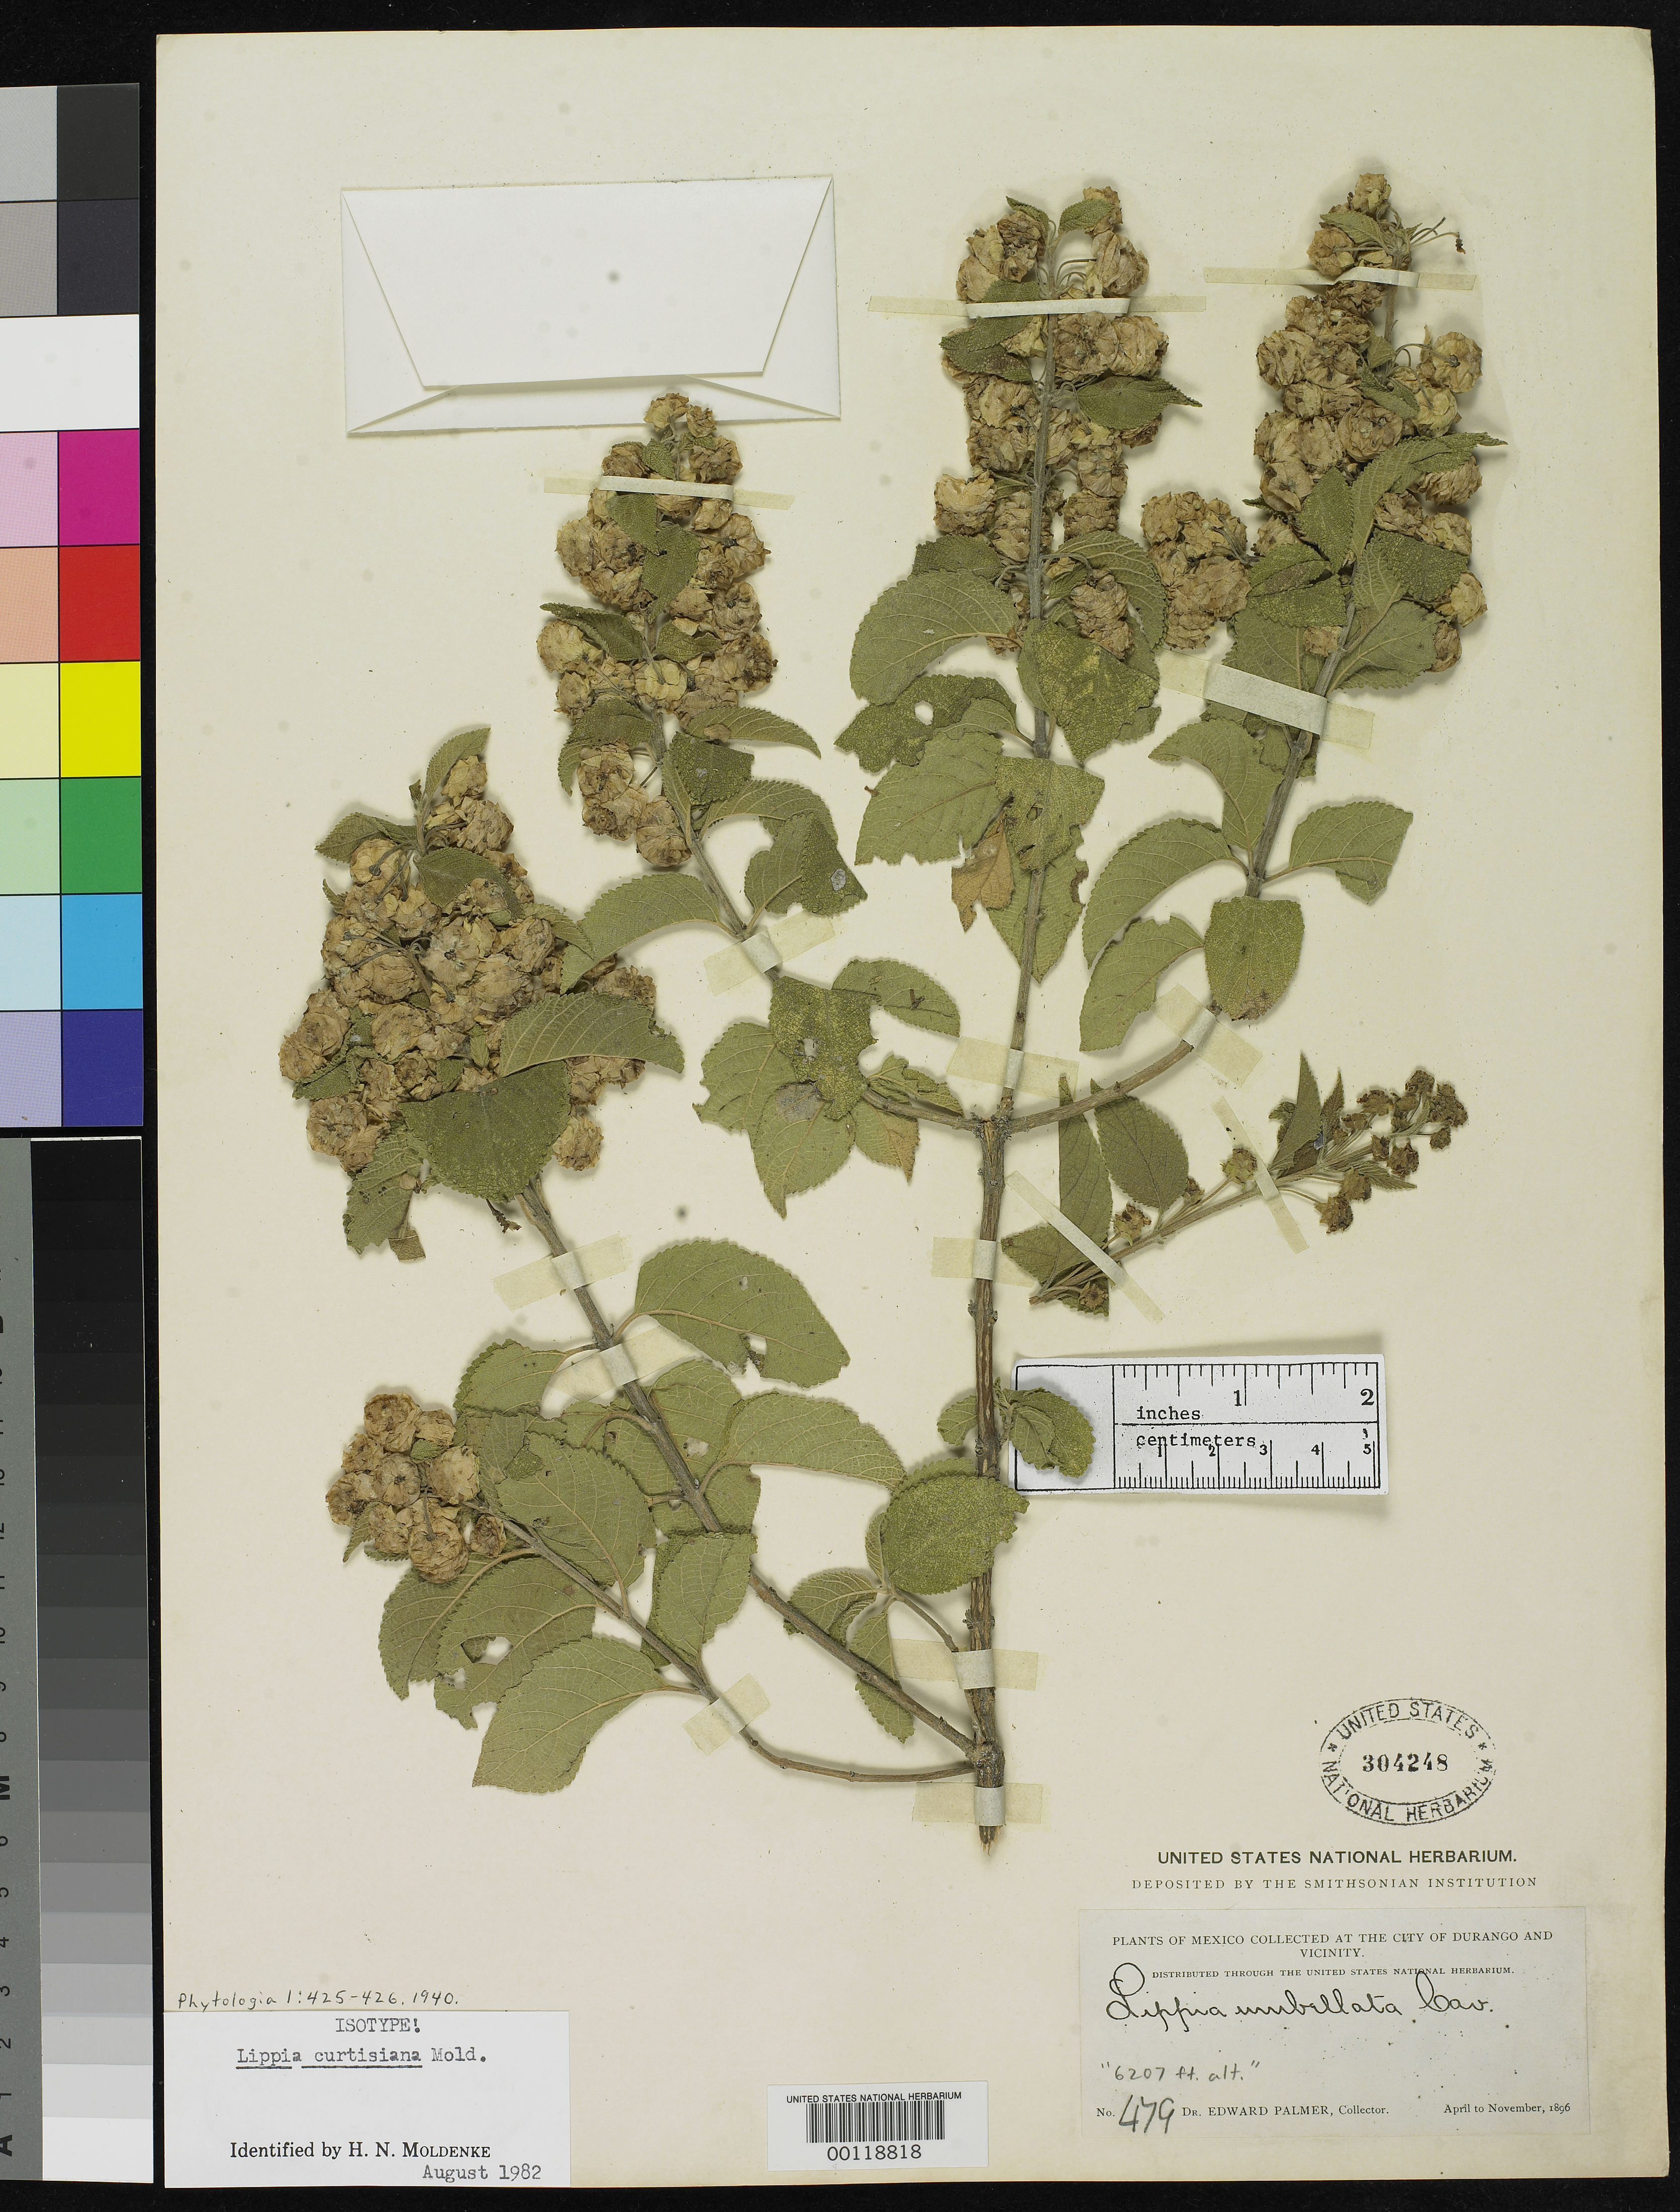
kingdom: Plantae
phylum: Tracheophyta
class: Magnoliopsida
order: Lamiales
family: Verbenaceae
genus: Lippia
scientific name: Lippia curtisiana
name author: Moldenke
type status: Isotype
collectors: E. Palmer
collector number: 479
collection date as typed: Apr 1896 to -- Aug 1896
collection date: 1896-04/1896-08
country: Mexico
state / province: Durango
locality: Santiago Papasquiaro; alt. 6207 Ft.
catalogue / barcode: US 304248